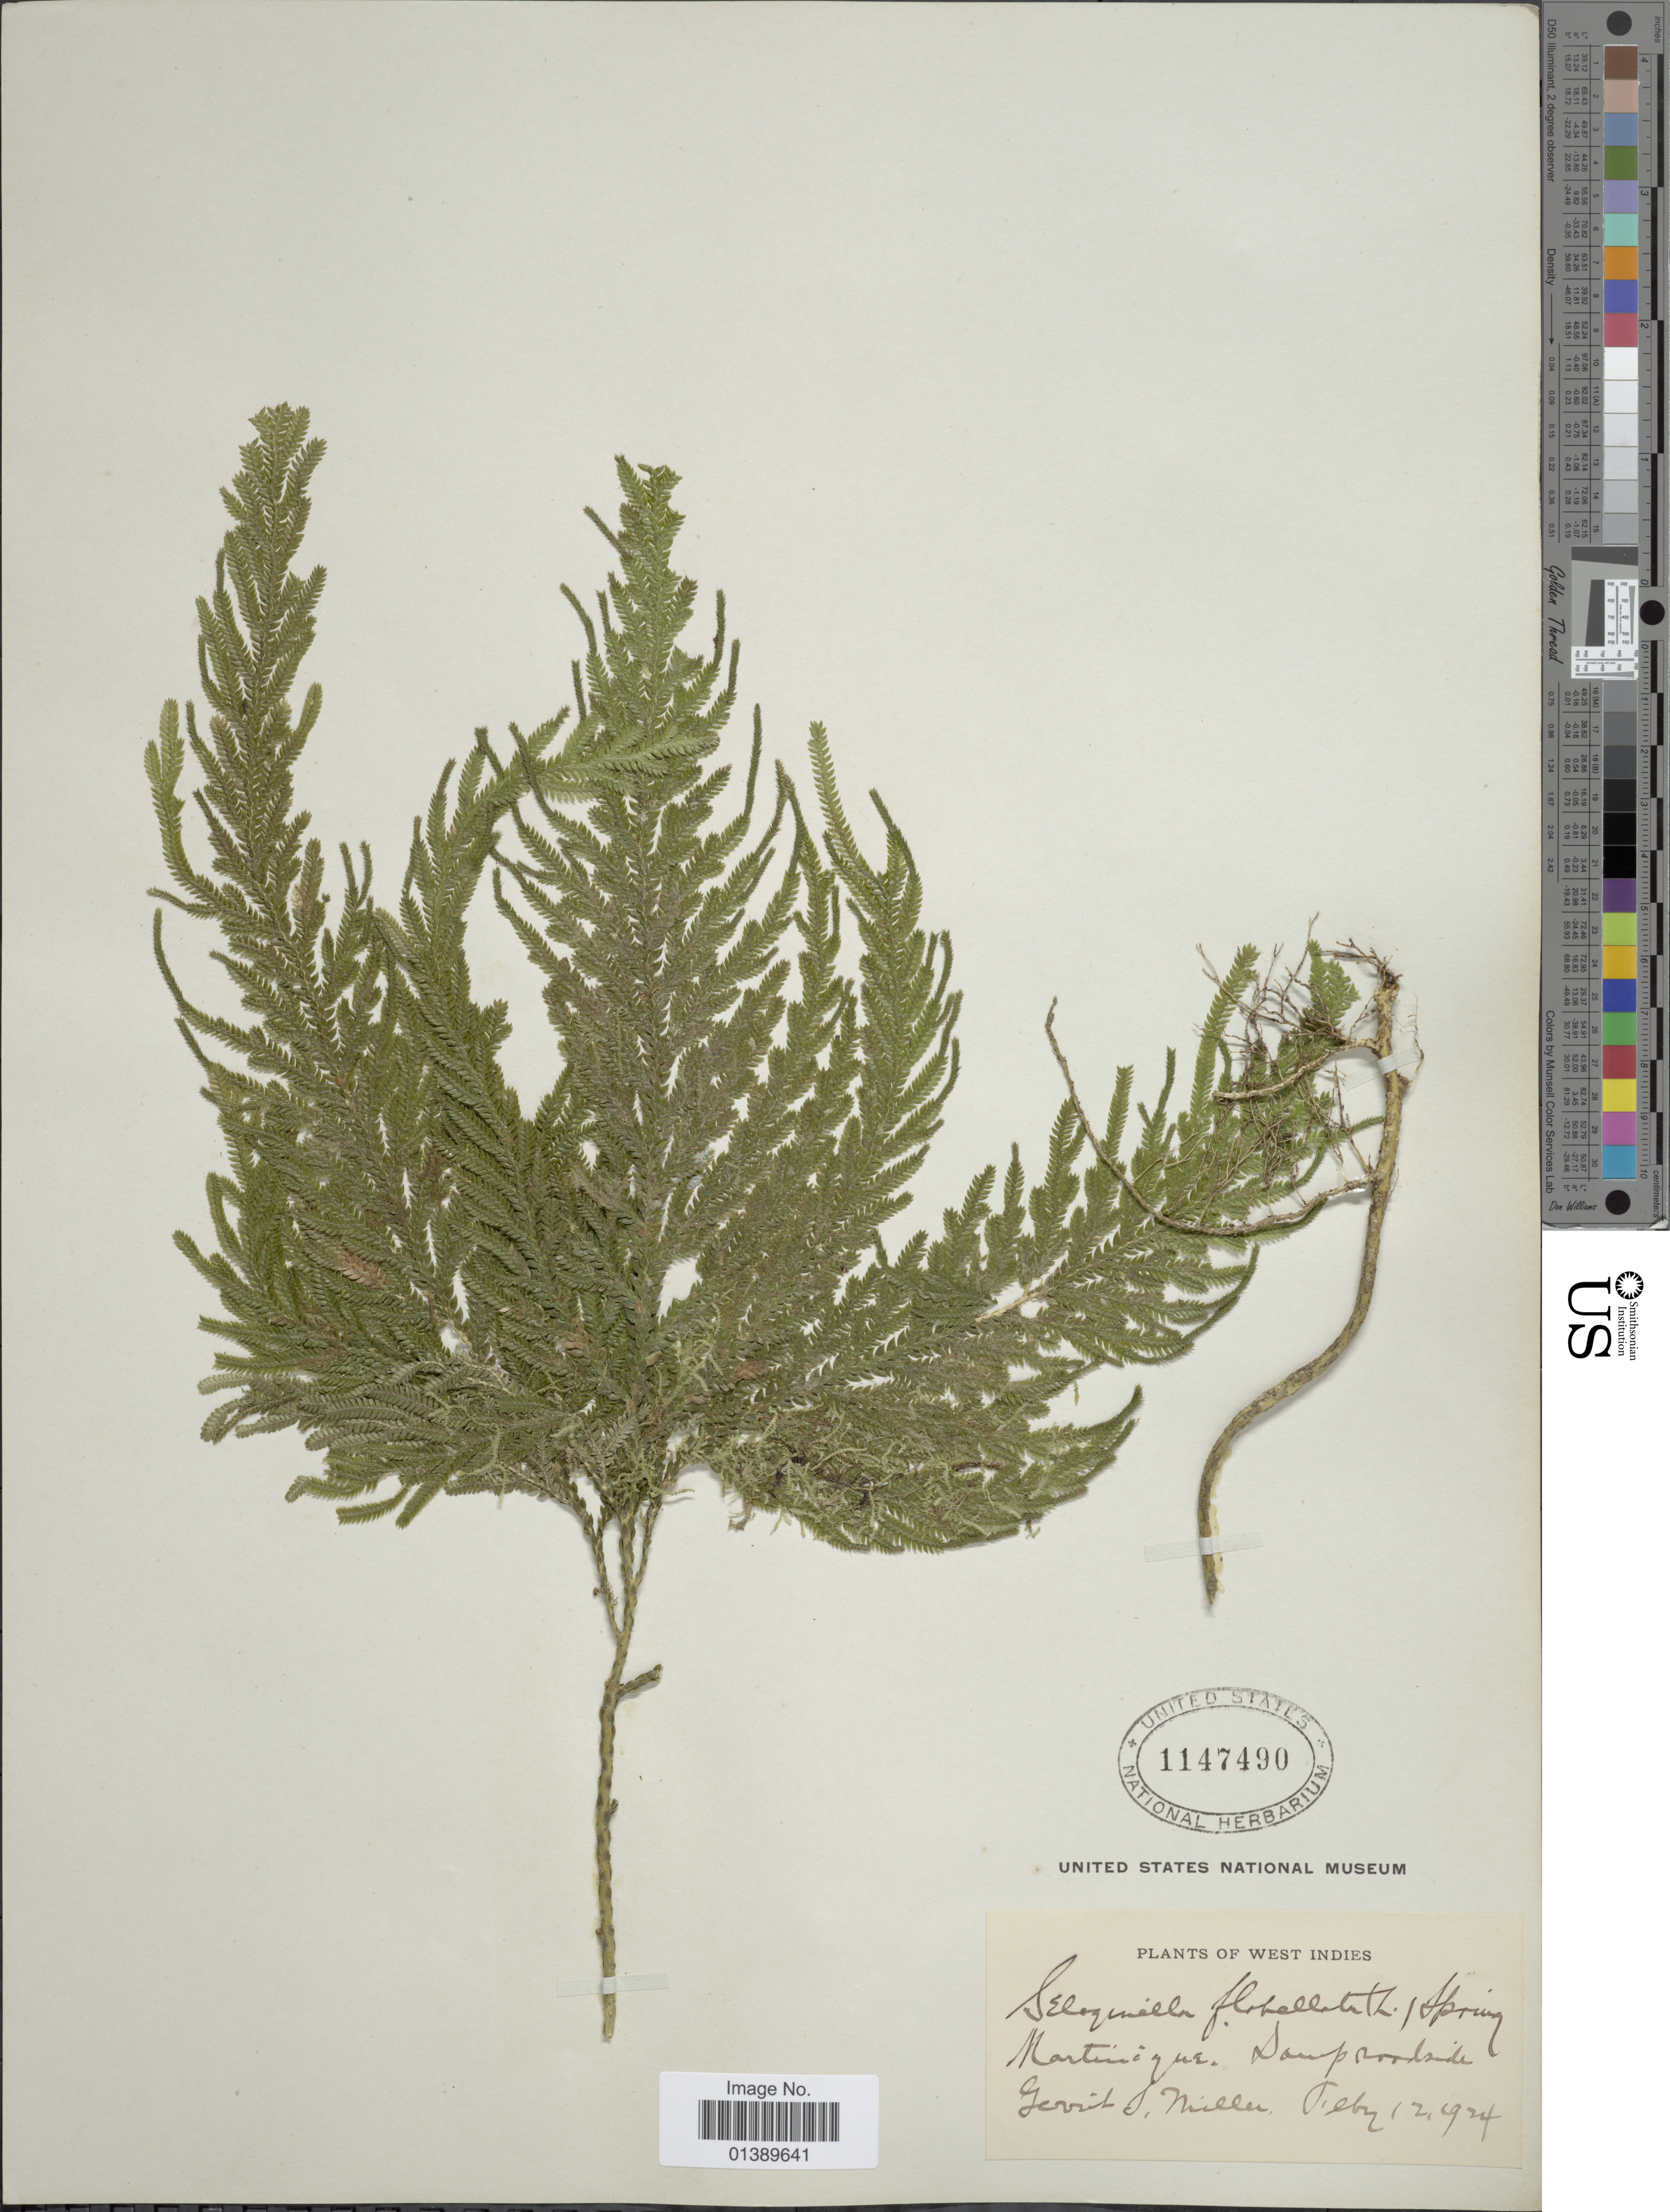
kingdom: Plantae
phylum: Tracheophyta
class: Lycopodiopsida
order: Selaginellales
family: Selaginellaceae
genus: Selaginella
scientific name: Selaginella flabellata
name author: L.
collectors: G. S. Miller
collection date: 1924-02-12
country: Martinique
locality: Damp roadside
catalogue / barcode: US 1147490